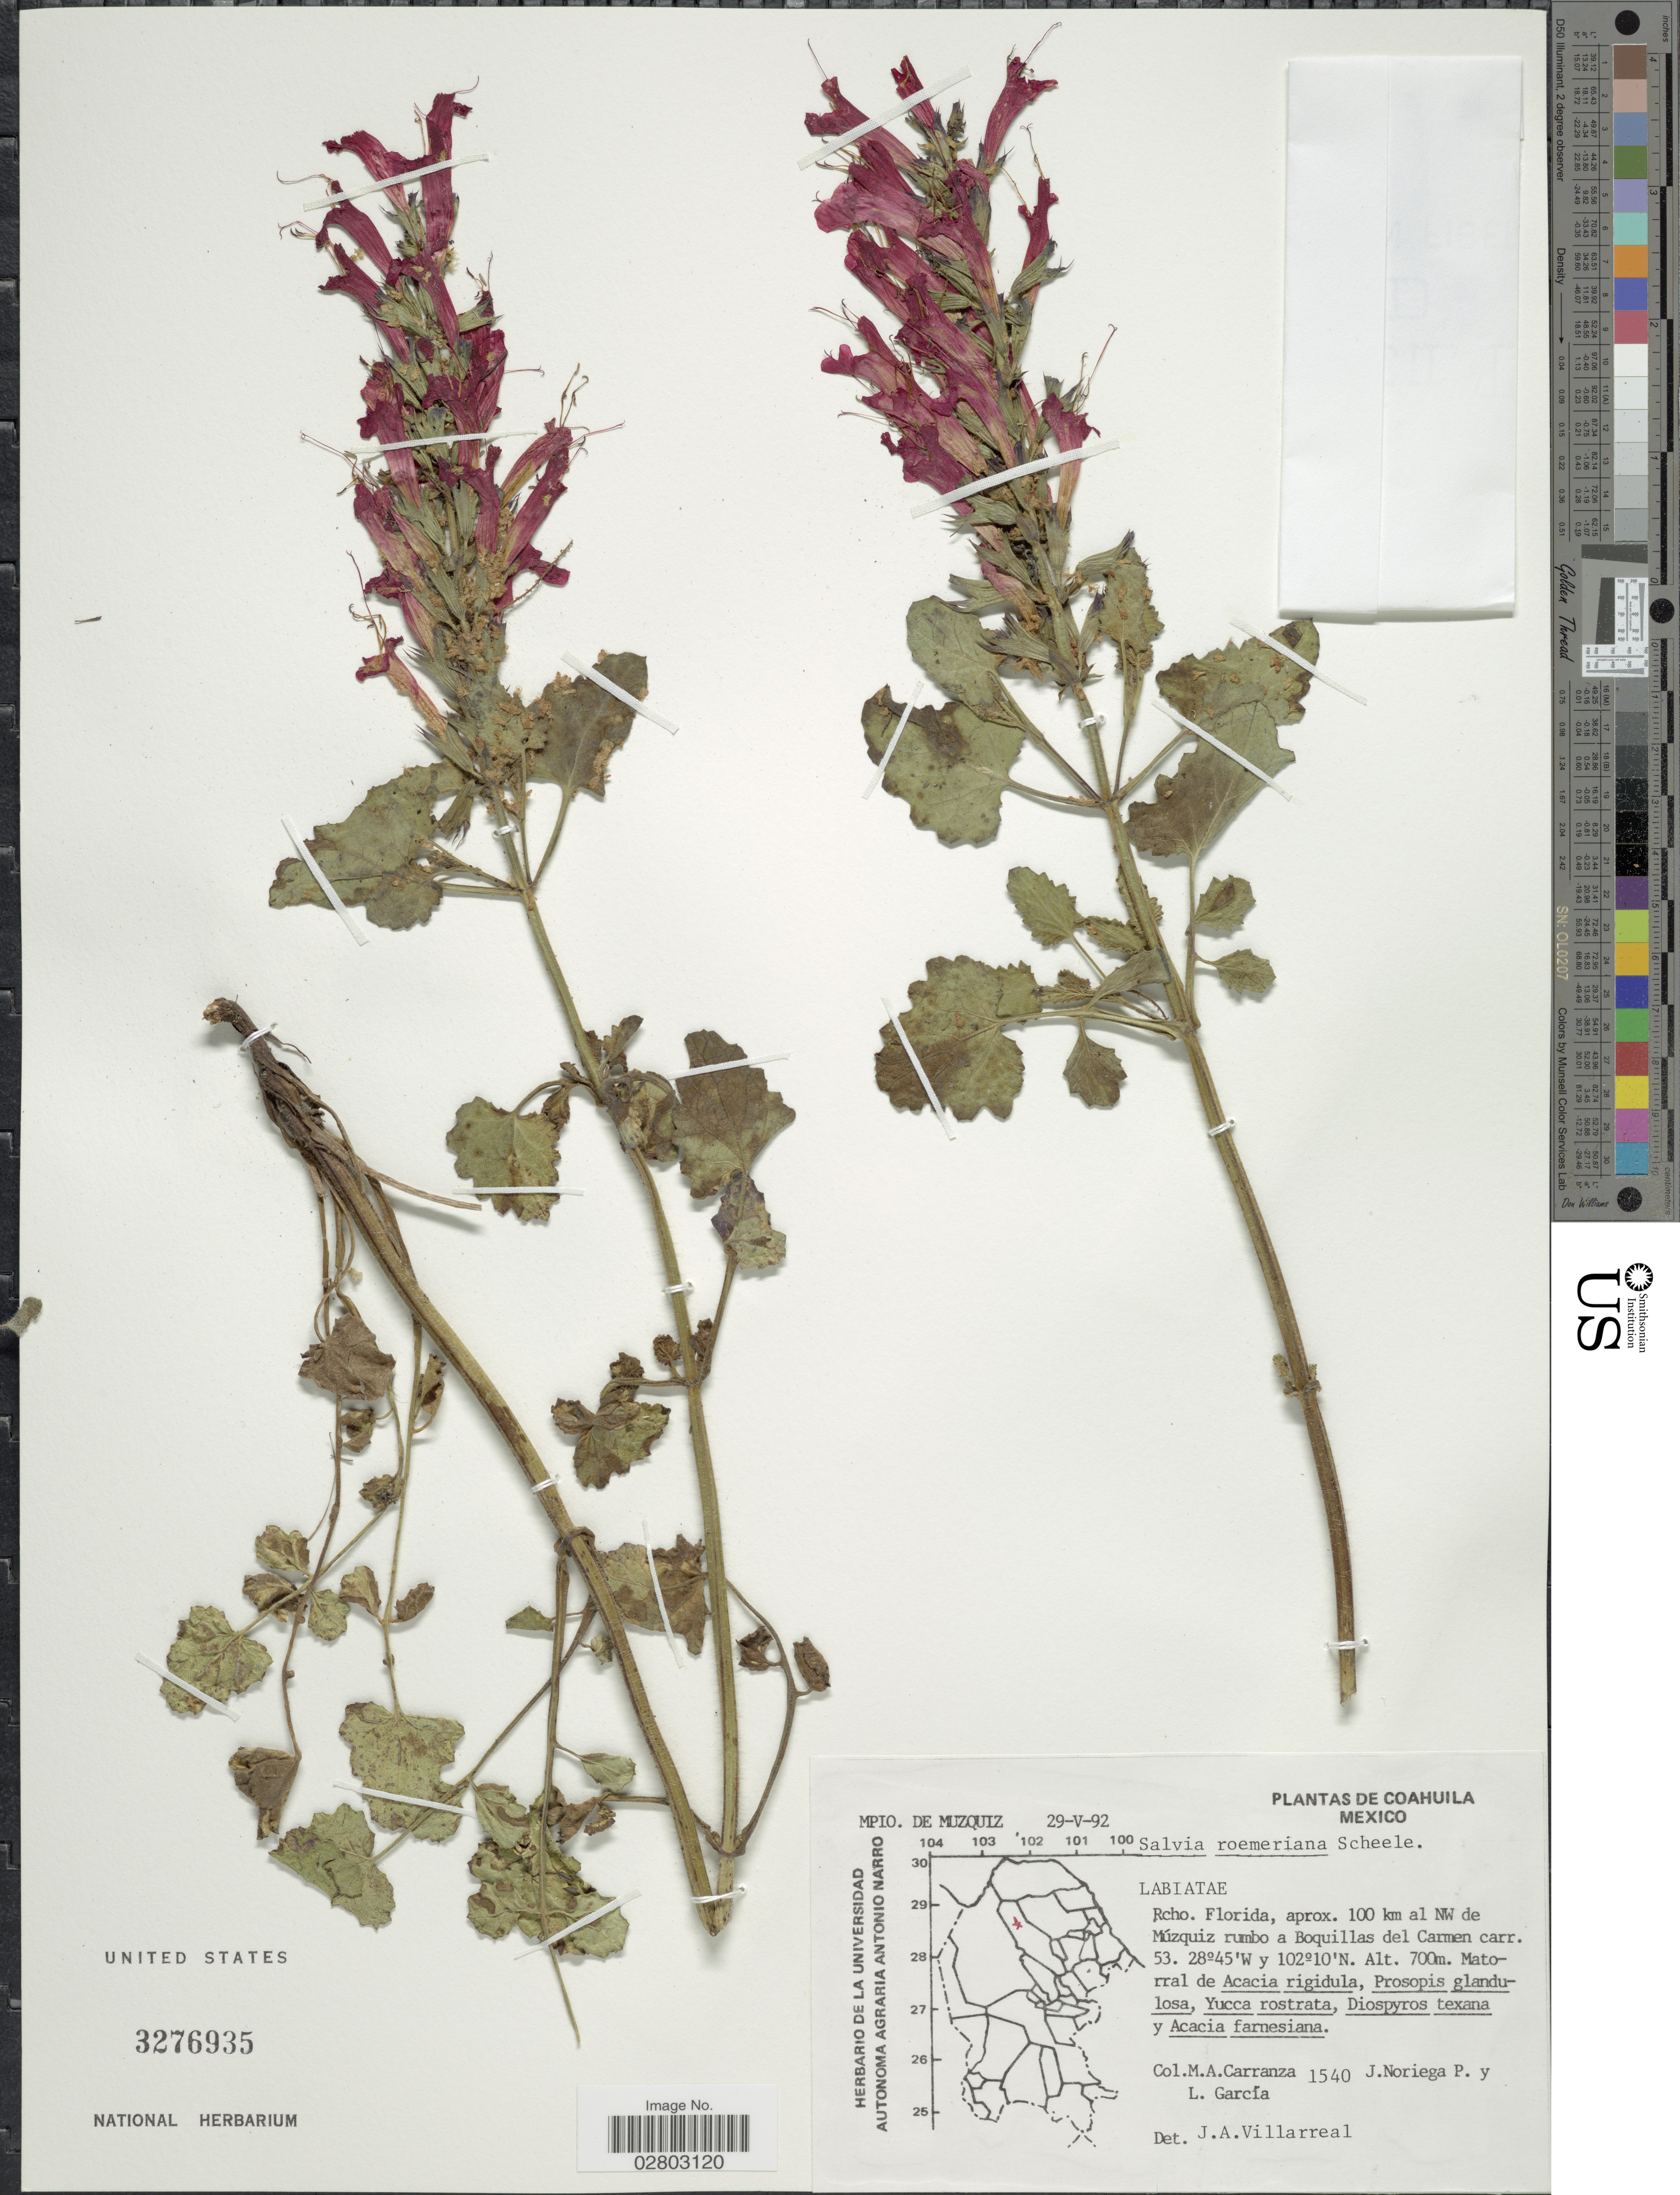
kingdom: Plantae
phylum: Tracheophyta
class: Magnoliopsida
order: Lamiales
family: Lamiaceae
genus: Salvia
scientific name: Salvia roemeriana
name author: Scheele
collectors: M. Carranza, J. Noriega P. & L. Garcia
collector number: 1540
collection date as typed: Transcribed d/m/y: 29/5/92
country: Mexico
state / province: Coahuila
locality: Mpio. de Muzquiz, Rcho. Florida, aprox. 100 km al NW de Múzquiz rumbo a Boquillas del Carmen carr. 53.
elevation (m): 700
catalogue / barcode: US 3276935